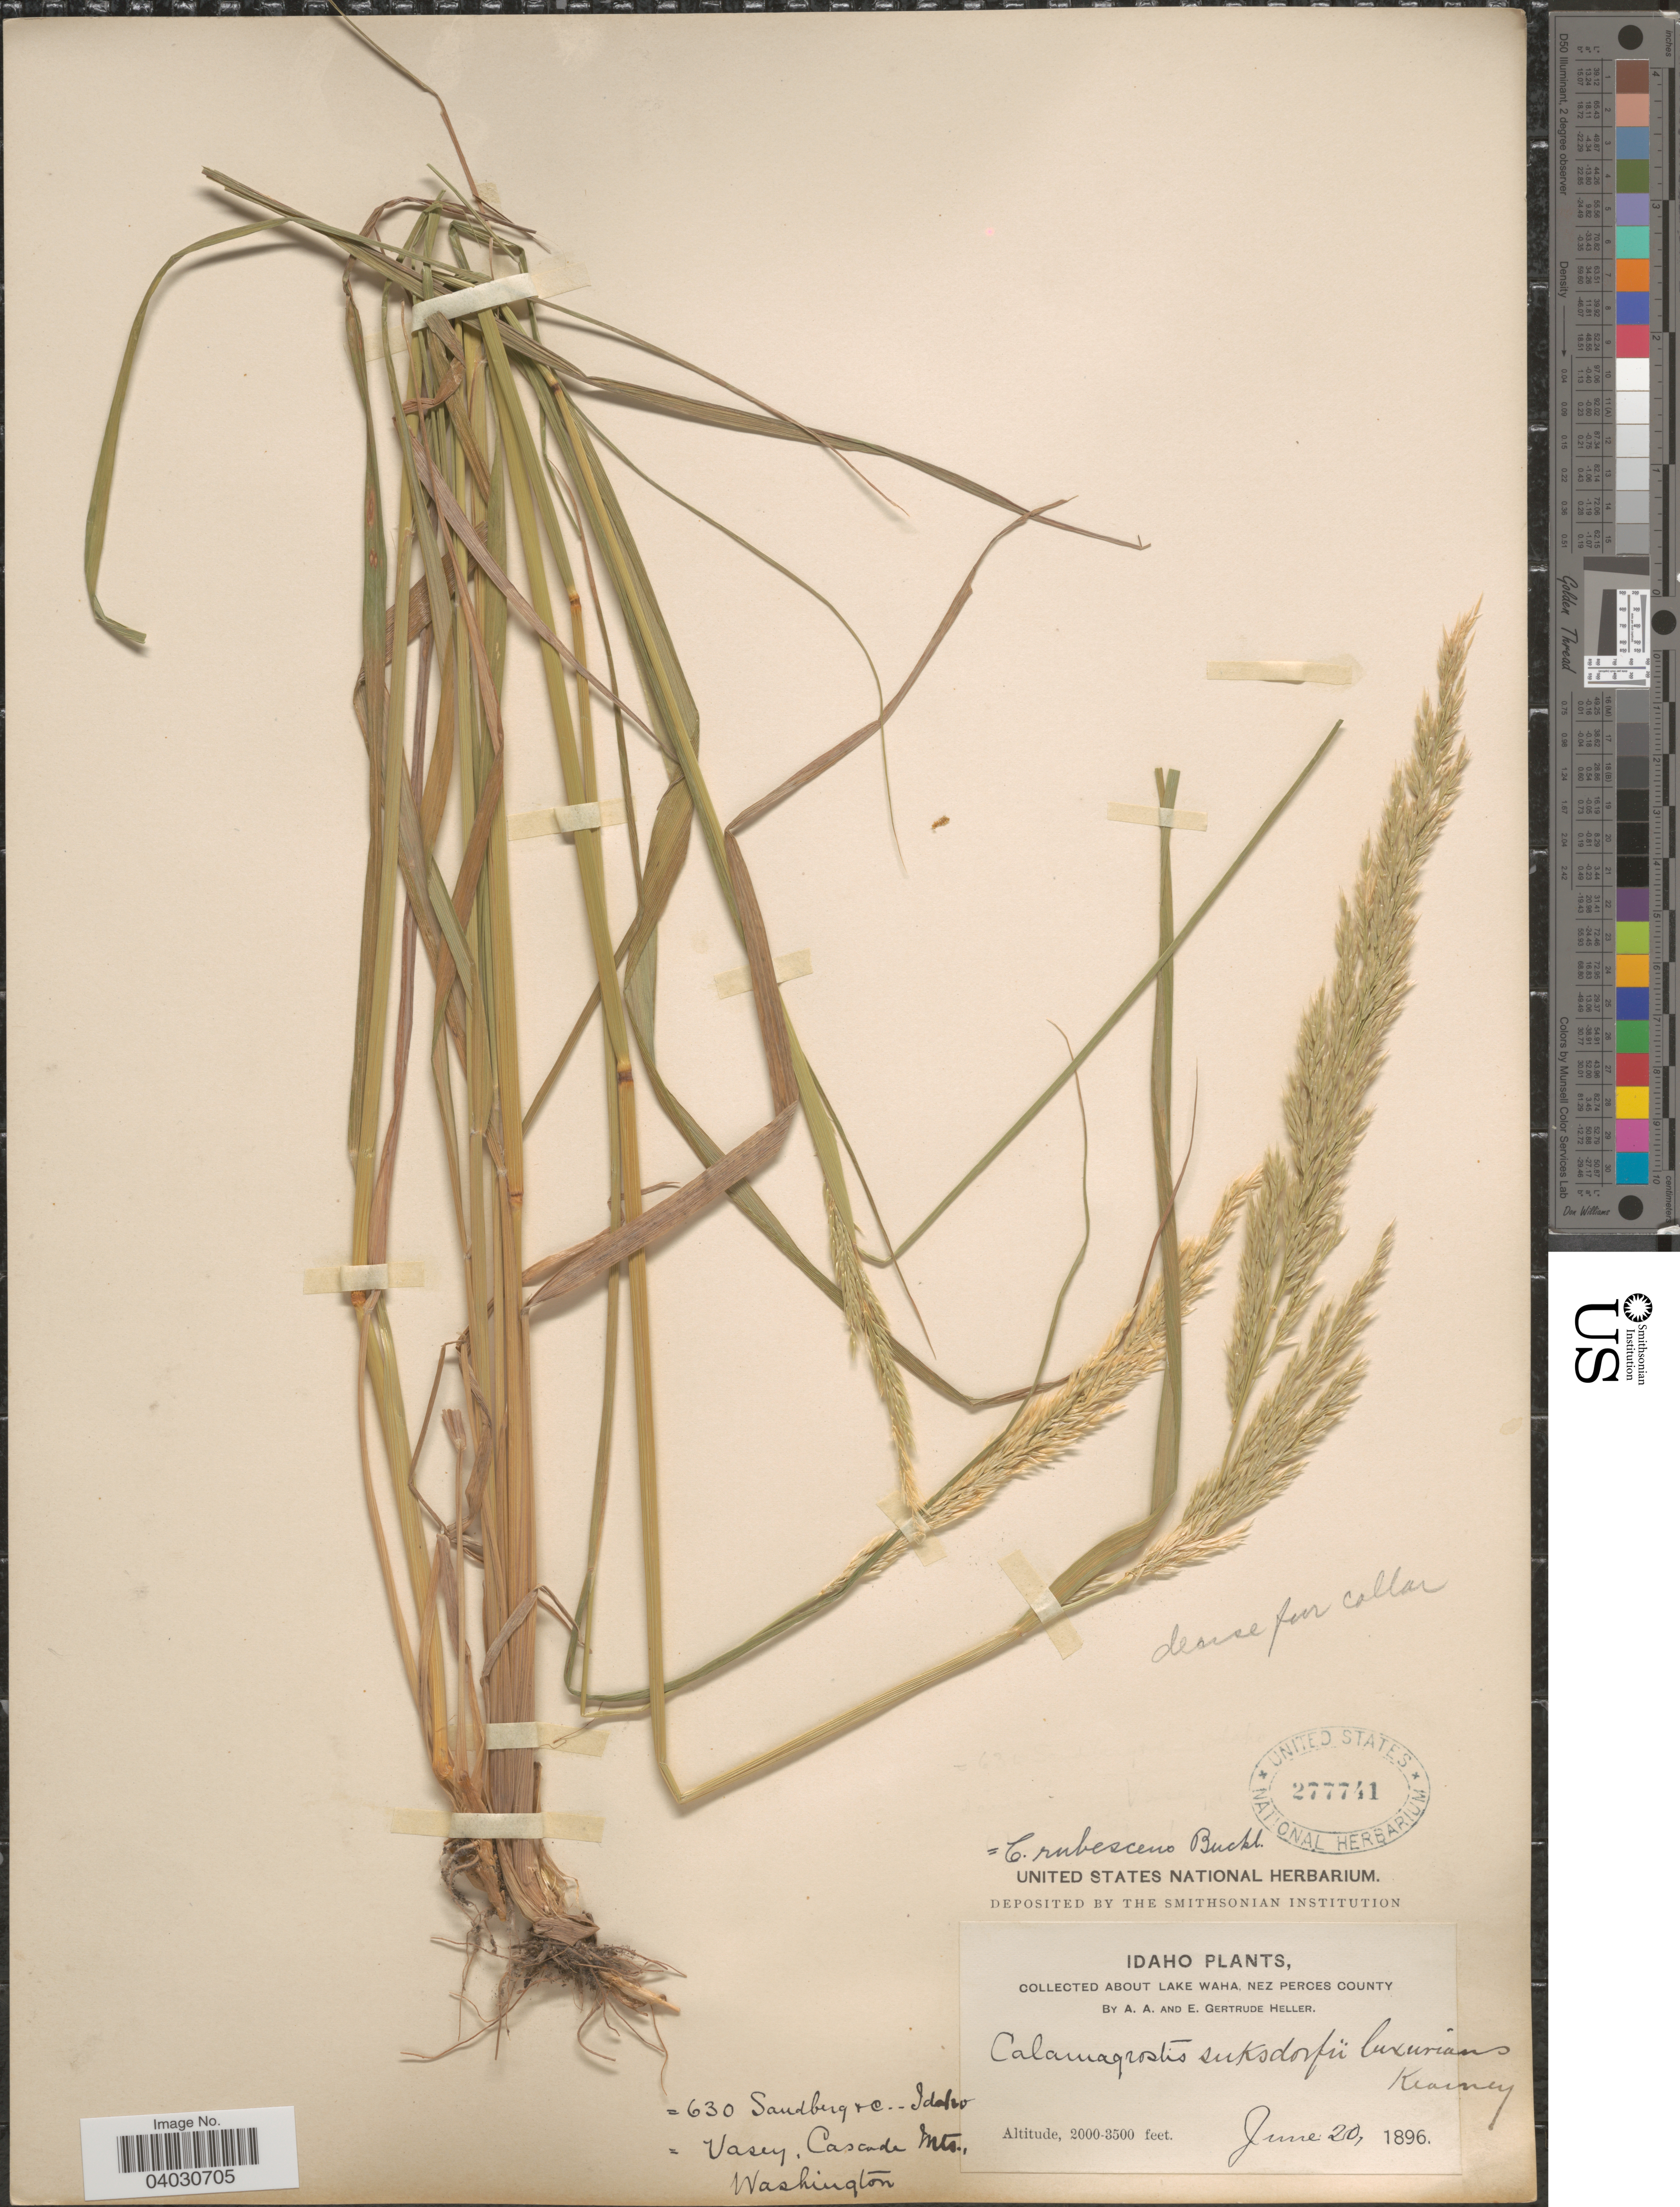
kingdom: Plantae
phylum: Tracheophyta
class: Liliopsida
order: Poales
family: Poaceae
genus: Calamagrostis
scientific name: Calamagrostis rubescens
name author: Buckley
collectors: A. A. Heller & E. G. Heller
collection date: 1896-06-20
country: United States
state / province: Idaho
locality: About Lake Waha, Nez Perces County.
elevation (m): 610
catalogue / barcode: US 277741